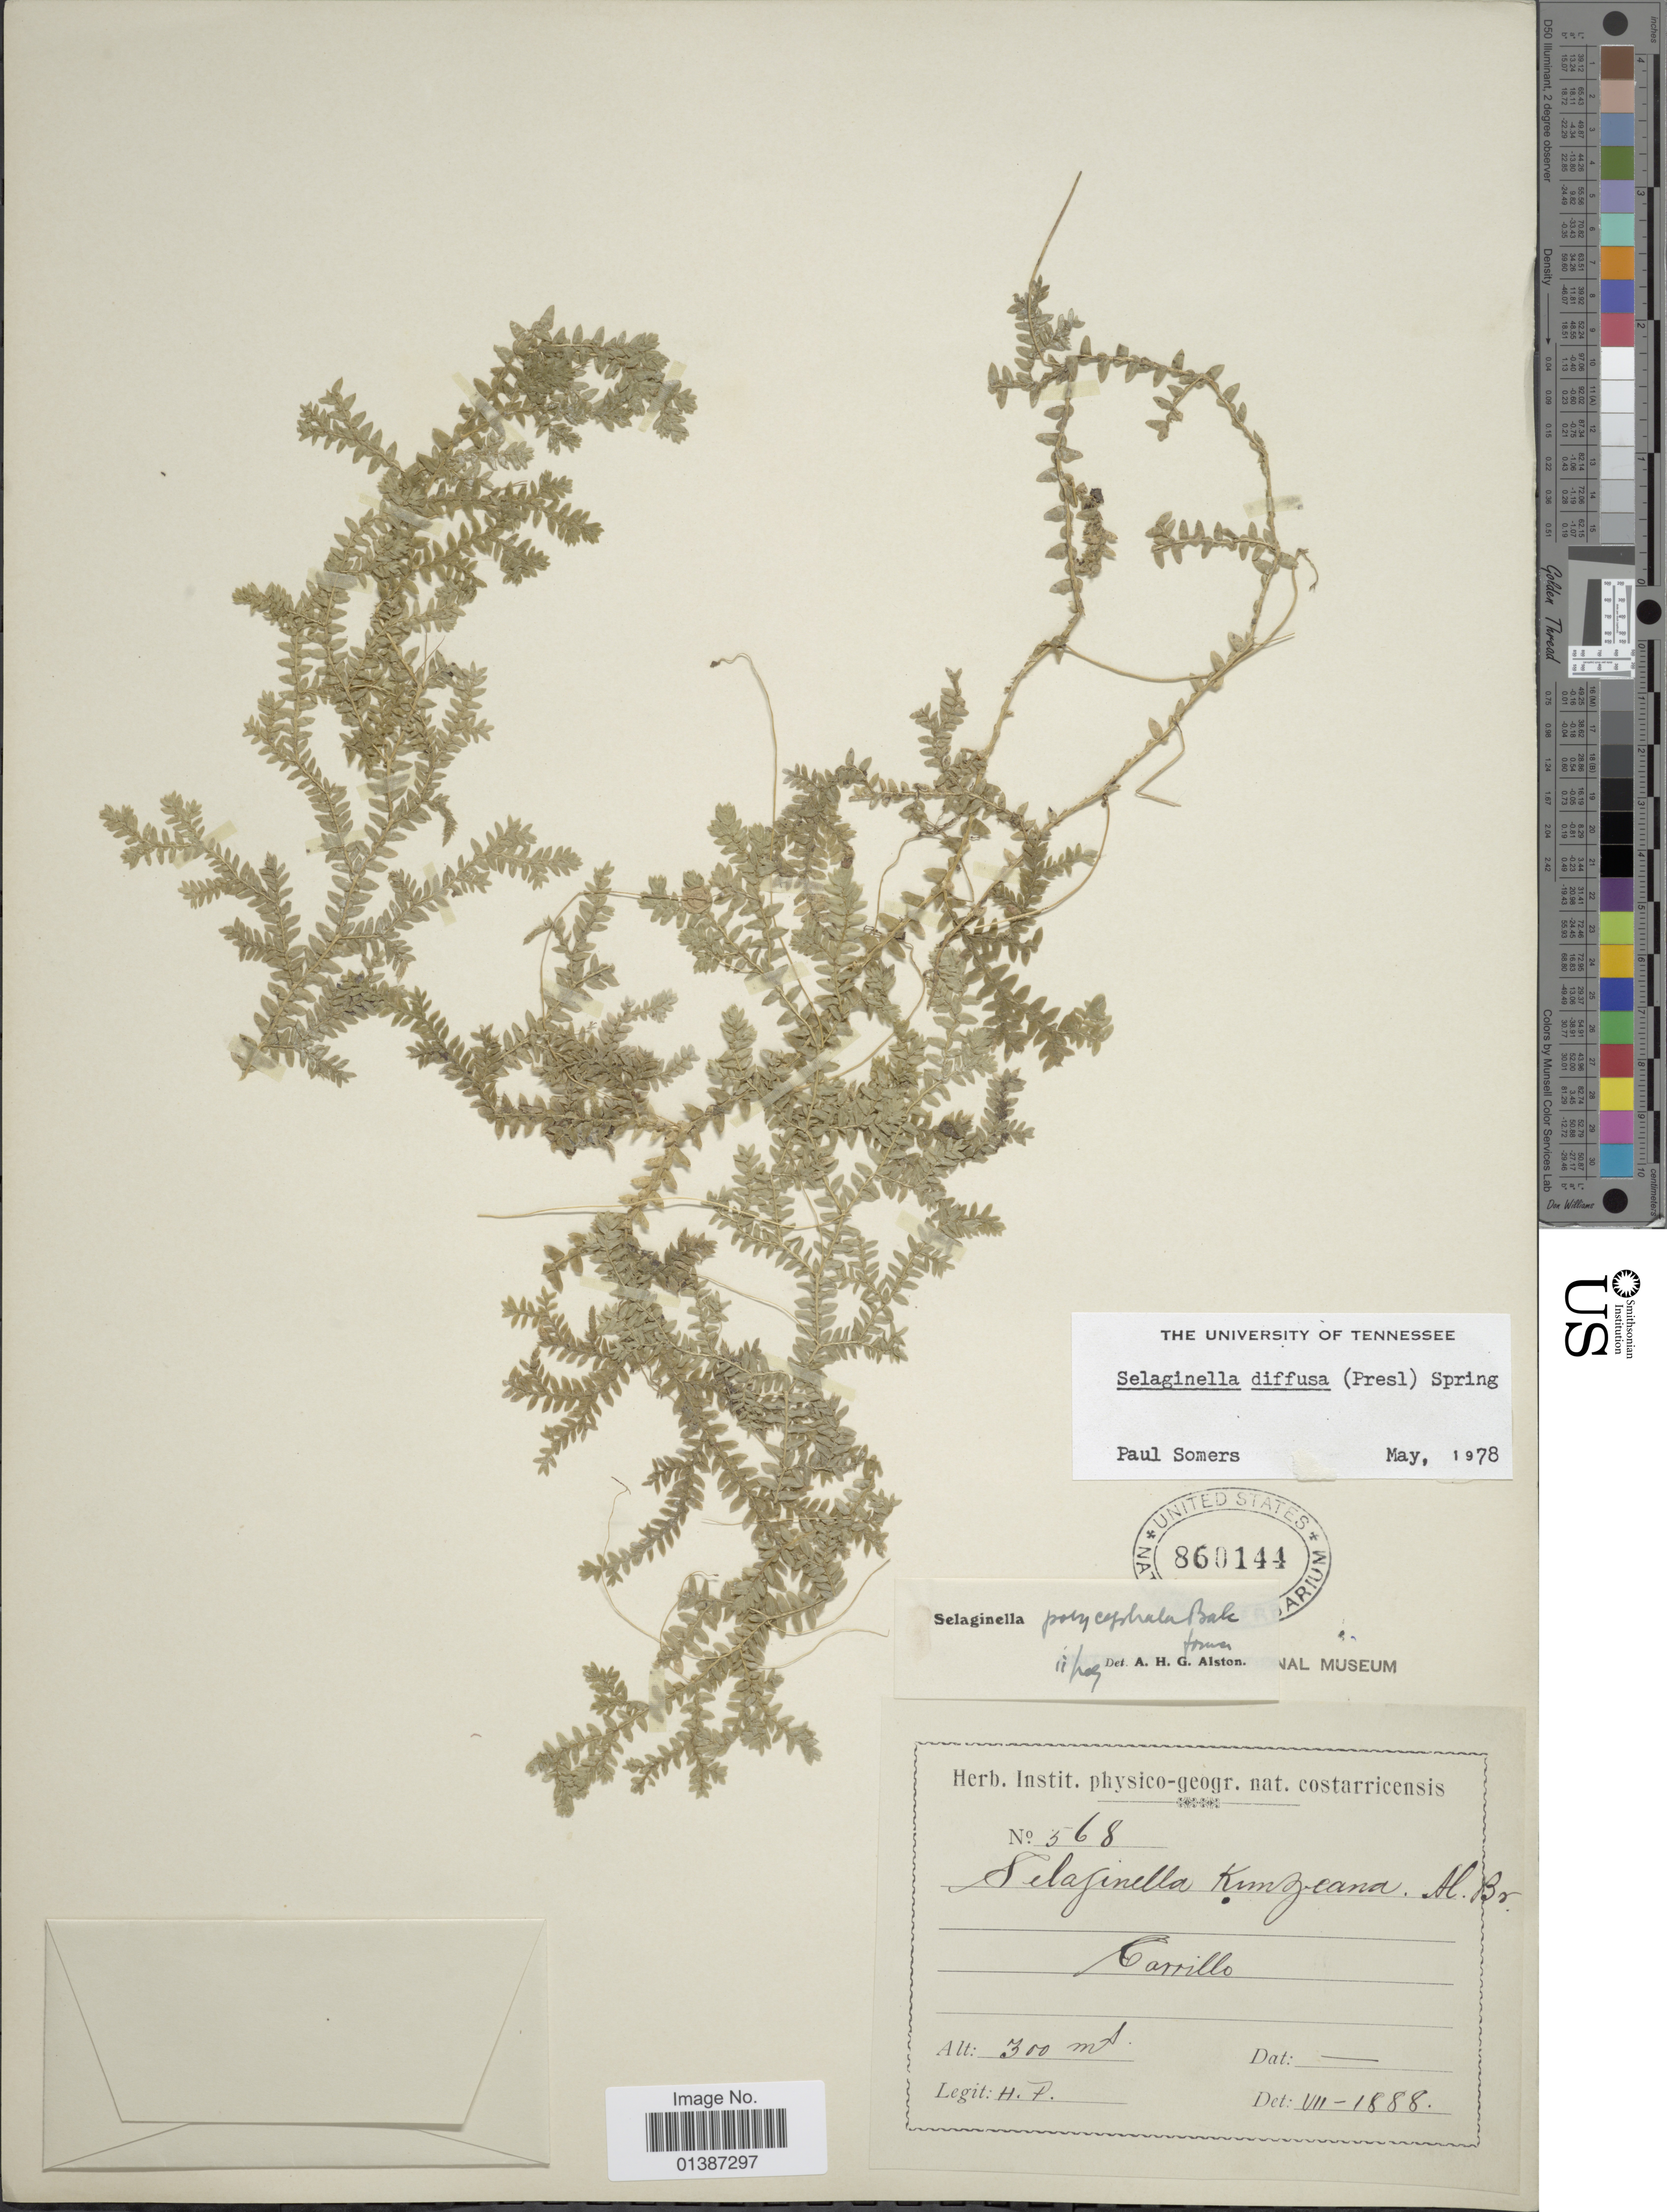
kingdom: Plantae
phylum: Tracheophyta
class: Lycopodiopsida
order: Selaginellales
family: Selaginellaceae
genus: Selaginella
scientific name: Selaginella diffusa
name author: (C. Presl) Spring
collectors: H. P.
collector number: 568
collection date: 1888-07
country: Costa Rica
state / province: Guanacaste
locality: Carrillo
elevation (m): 300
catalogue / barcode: US 860144